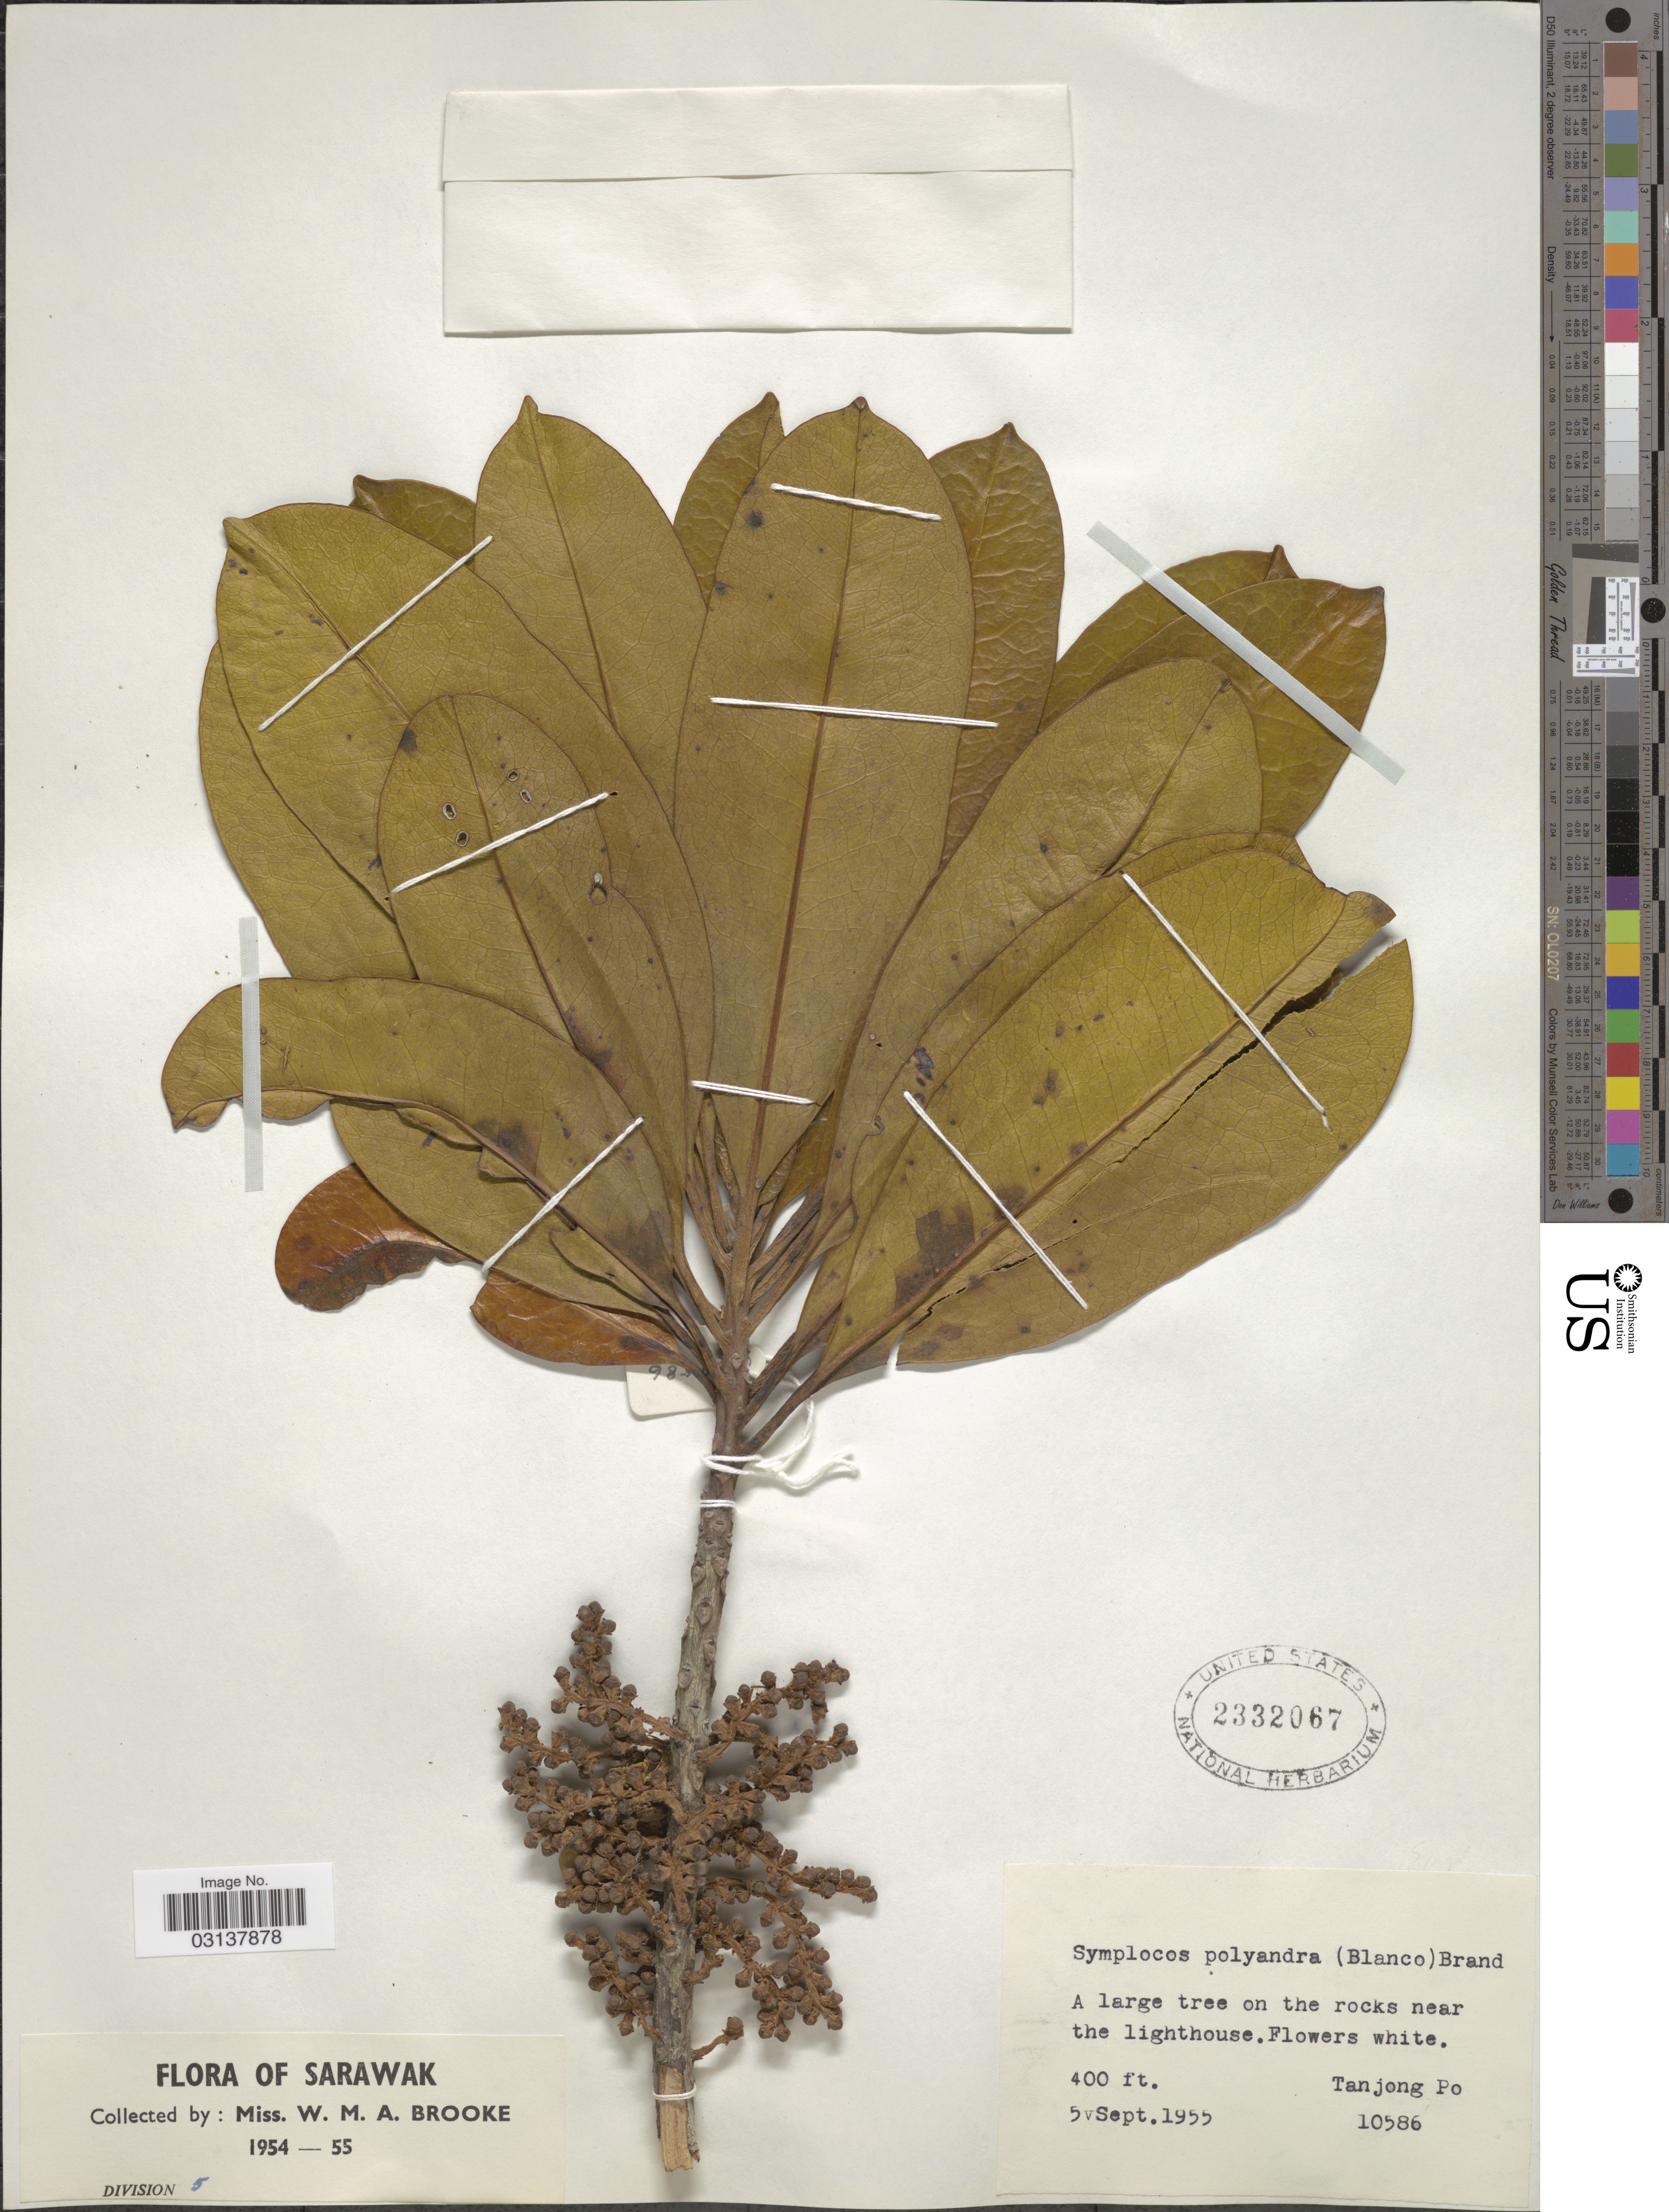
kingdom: Plantae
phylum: Tracheophyta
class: Magnoliopsida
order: Ericales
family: Symplocaceae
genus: Symplocos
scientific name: Symplocos polyandra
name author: (Blanco) Brand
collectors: W. Brooke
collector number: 10586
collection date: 1955-09-05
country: Malaysia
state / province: Sarawak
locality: On the rocks near the lighthouse. Tanjong Po.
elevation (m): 122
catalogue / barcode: US 2332067